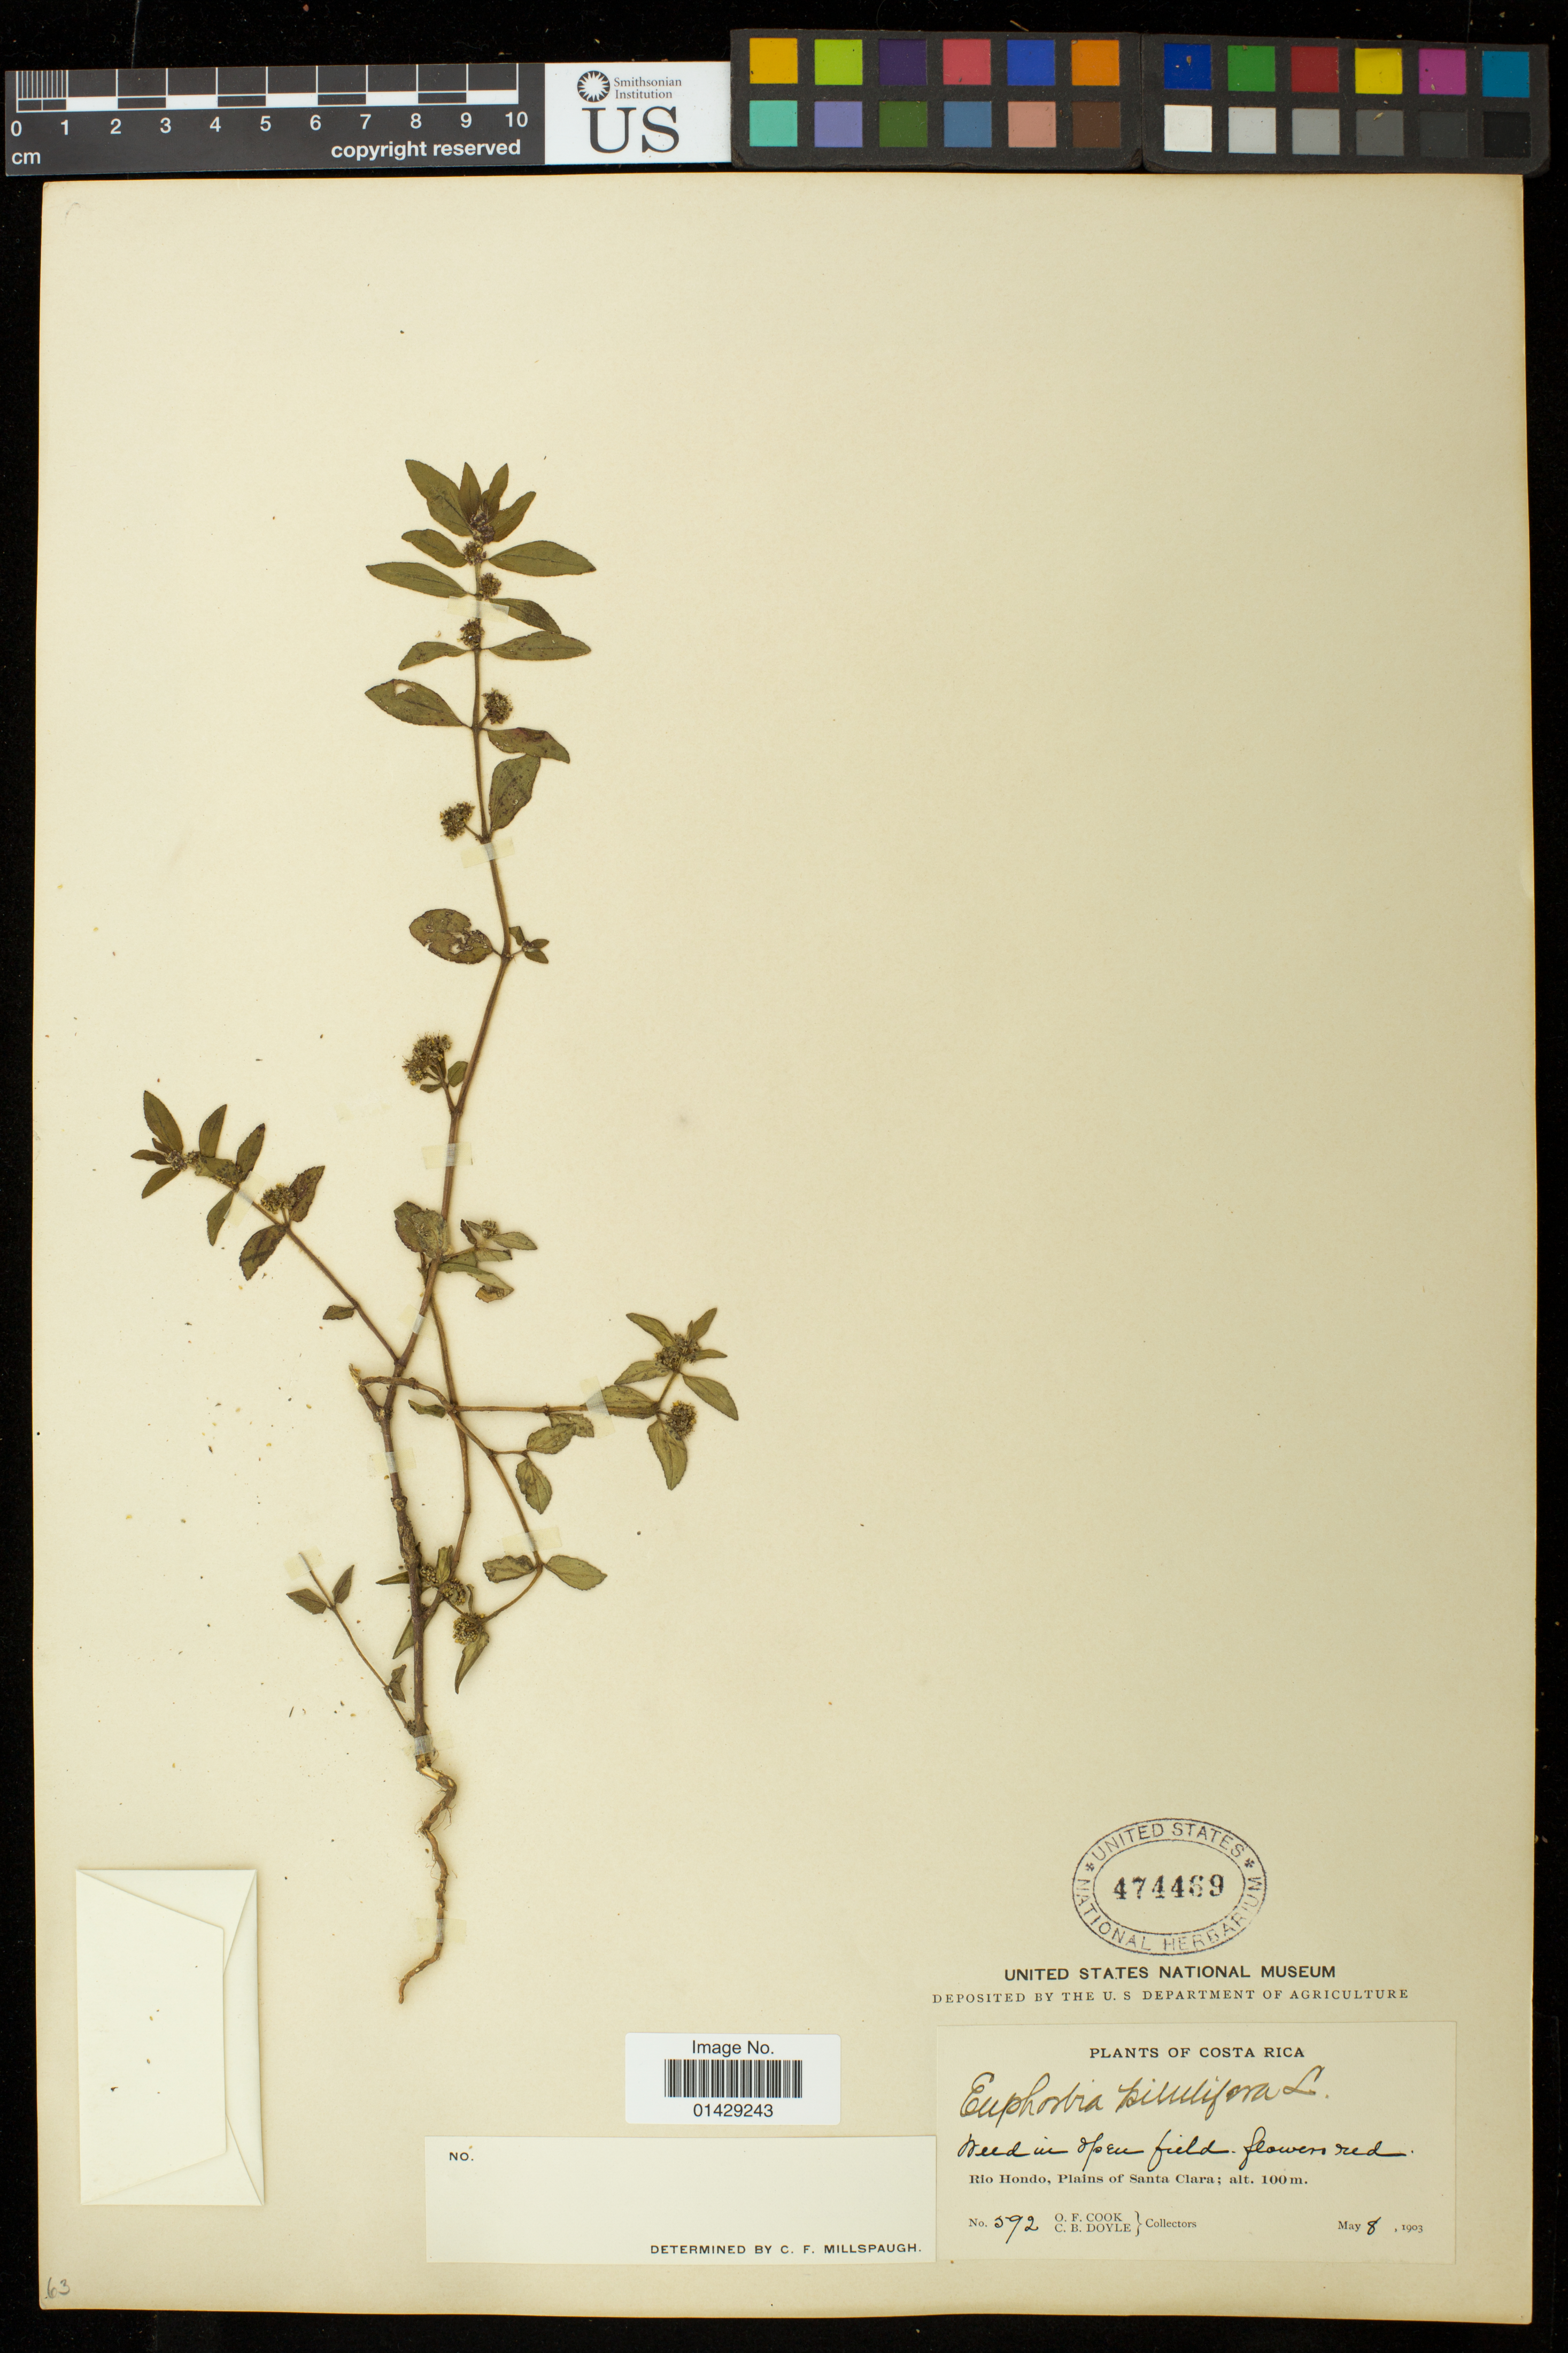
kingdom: Plantae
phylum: Tracheophyta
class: Magnoliopsida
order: Malpighiales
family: Euphorbiaceae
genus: Euphorbia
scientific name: Euphorbia hirta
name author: L.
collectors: O. F. Cook & C. Doyle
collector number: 592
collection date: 1903-05-08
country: Costa Rica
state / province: Limón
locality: Rio Hondo, Plains of Santa Clara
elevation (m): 100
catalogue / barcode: US 474489